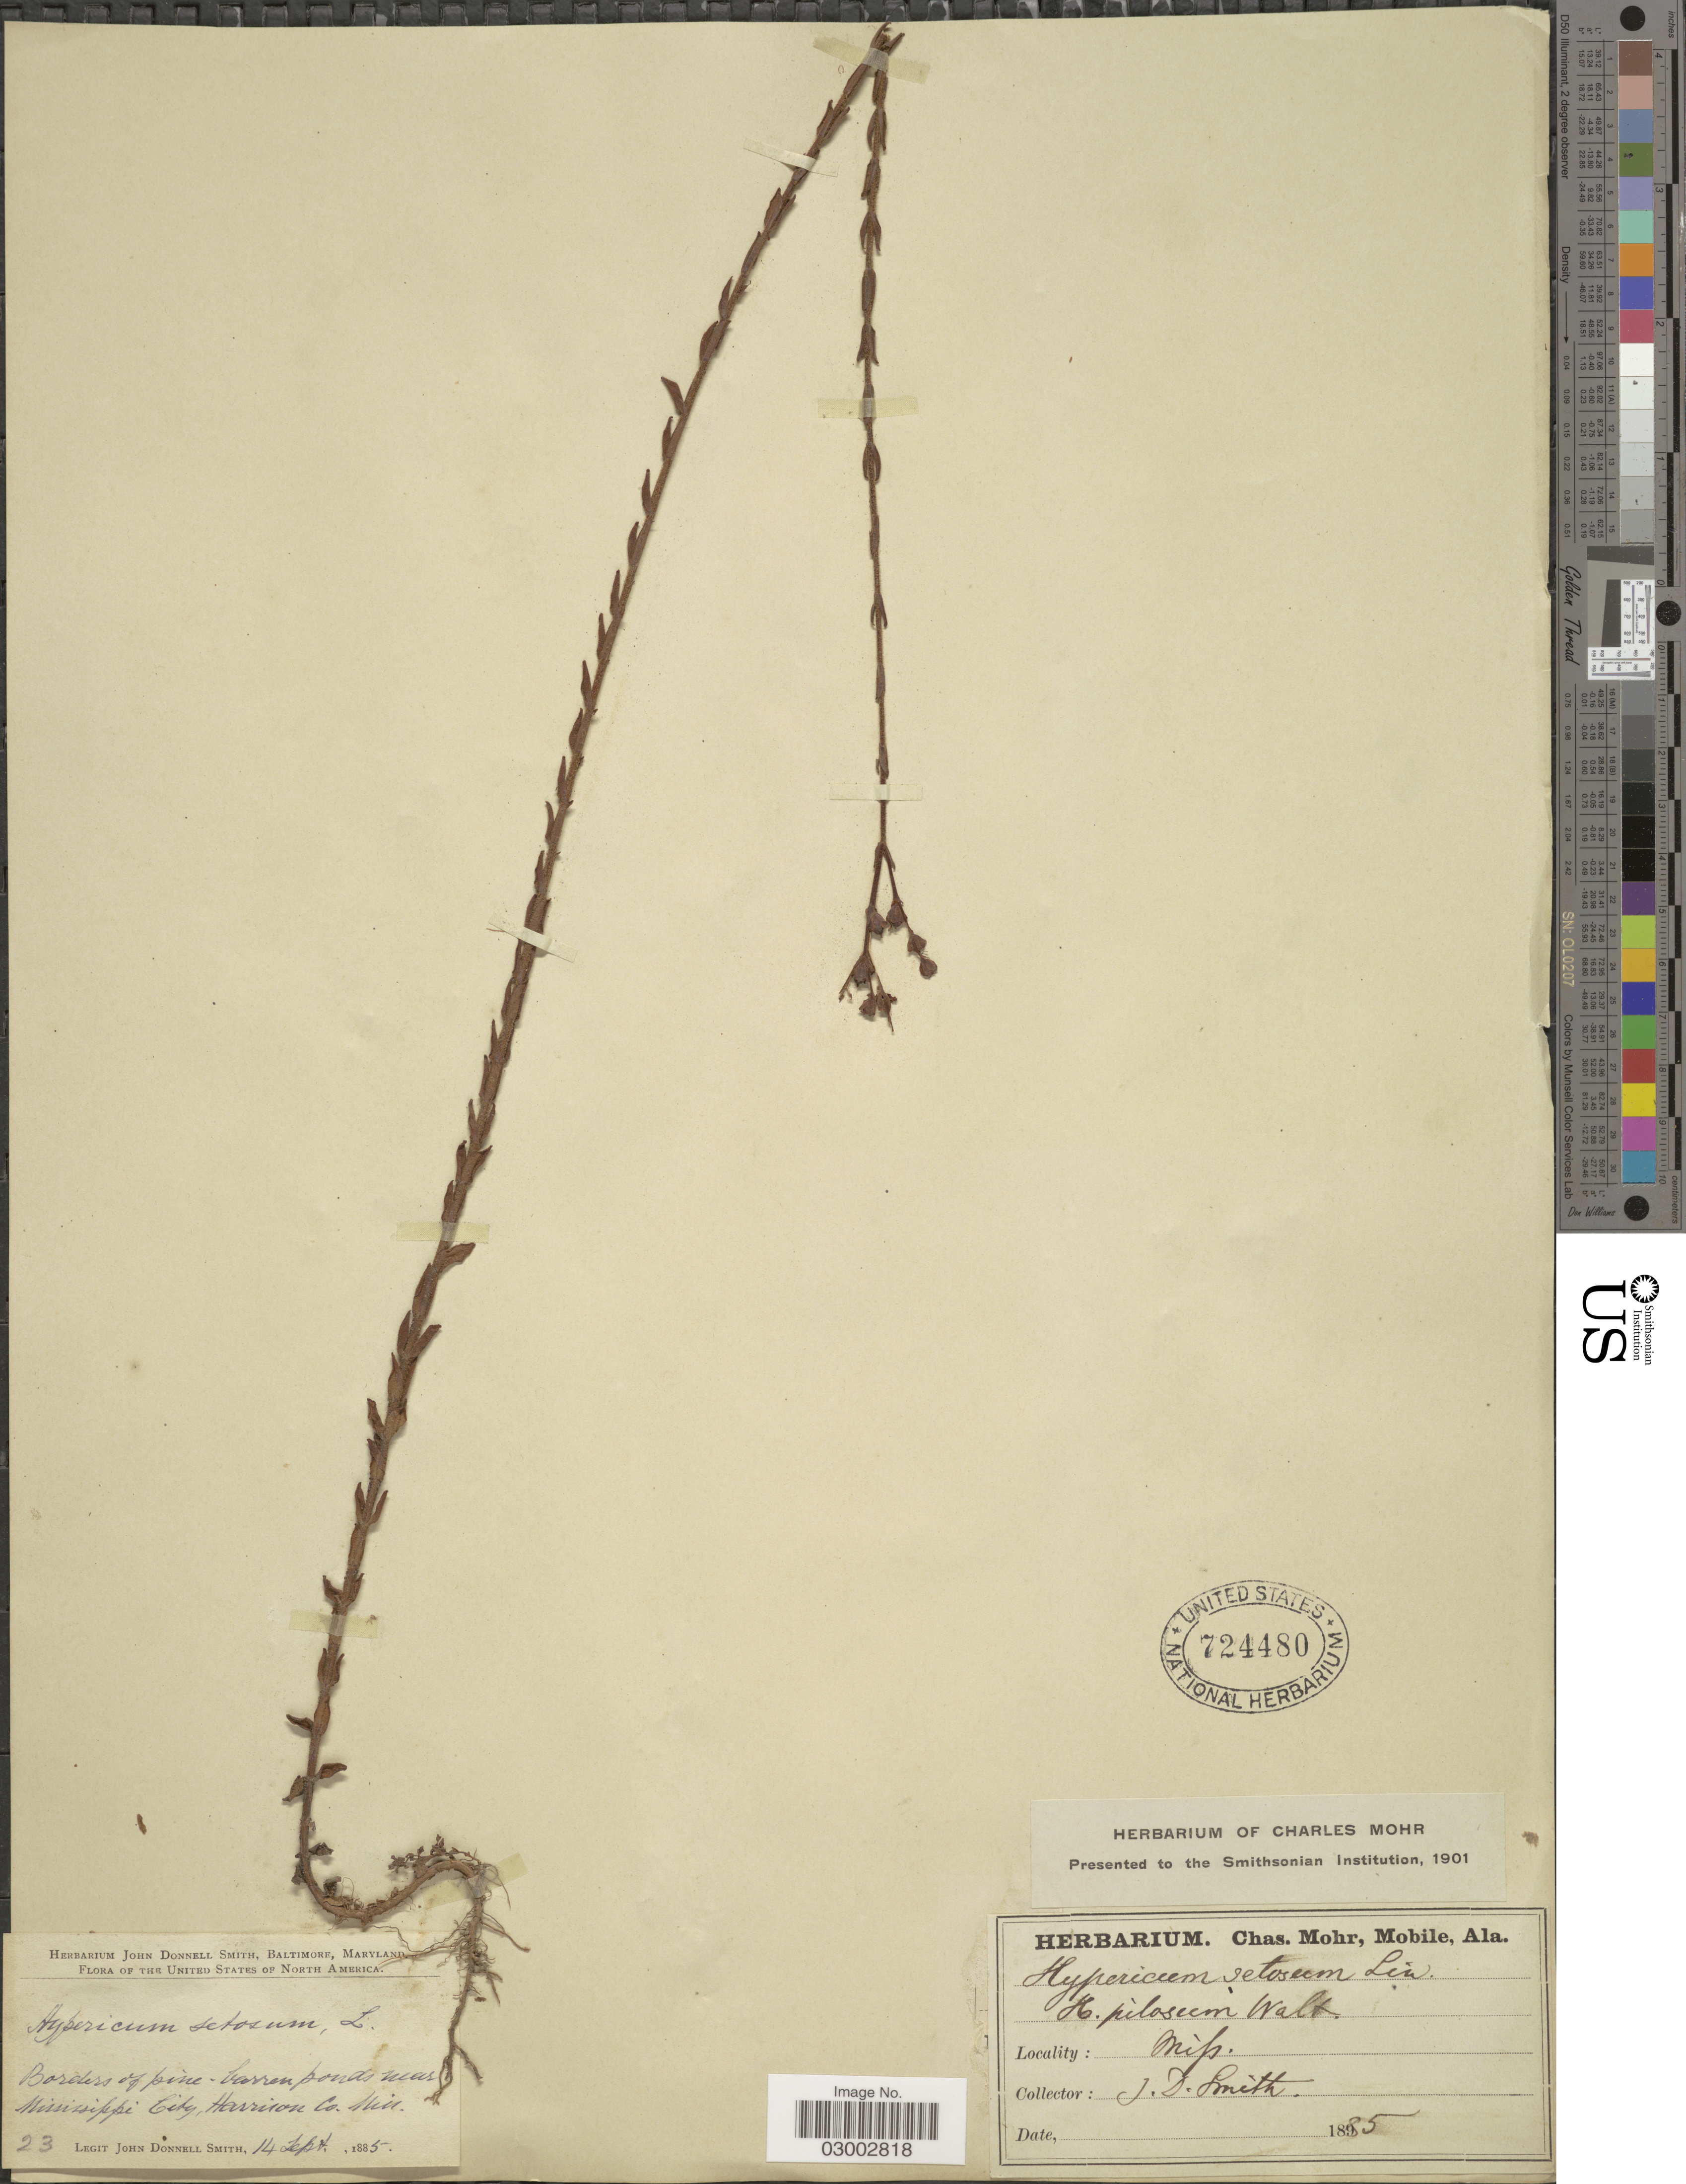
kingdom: Plantae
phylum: Tracheophyta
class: Magnoliopsida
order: Malpighiales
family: Hypericaceae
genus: Hypericum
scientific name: Hypericum setosum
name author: L.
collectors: J. Donnell Smith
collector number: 23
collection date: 1885-09-14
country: United States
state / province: Mississippi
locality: Borders of pine-barren ponds near Mississippi City, Harrison Co.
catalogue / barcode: US 724480